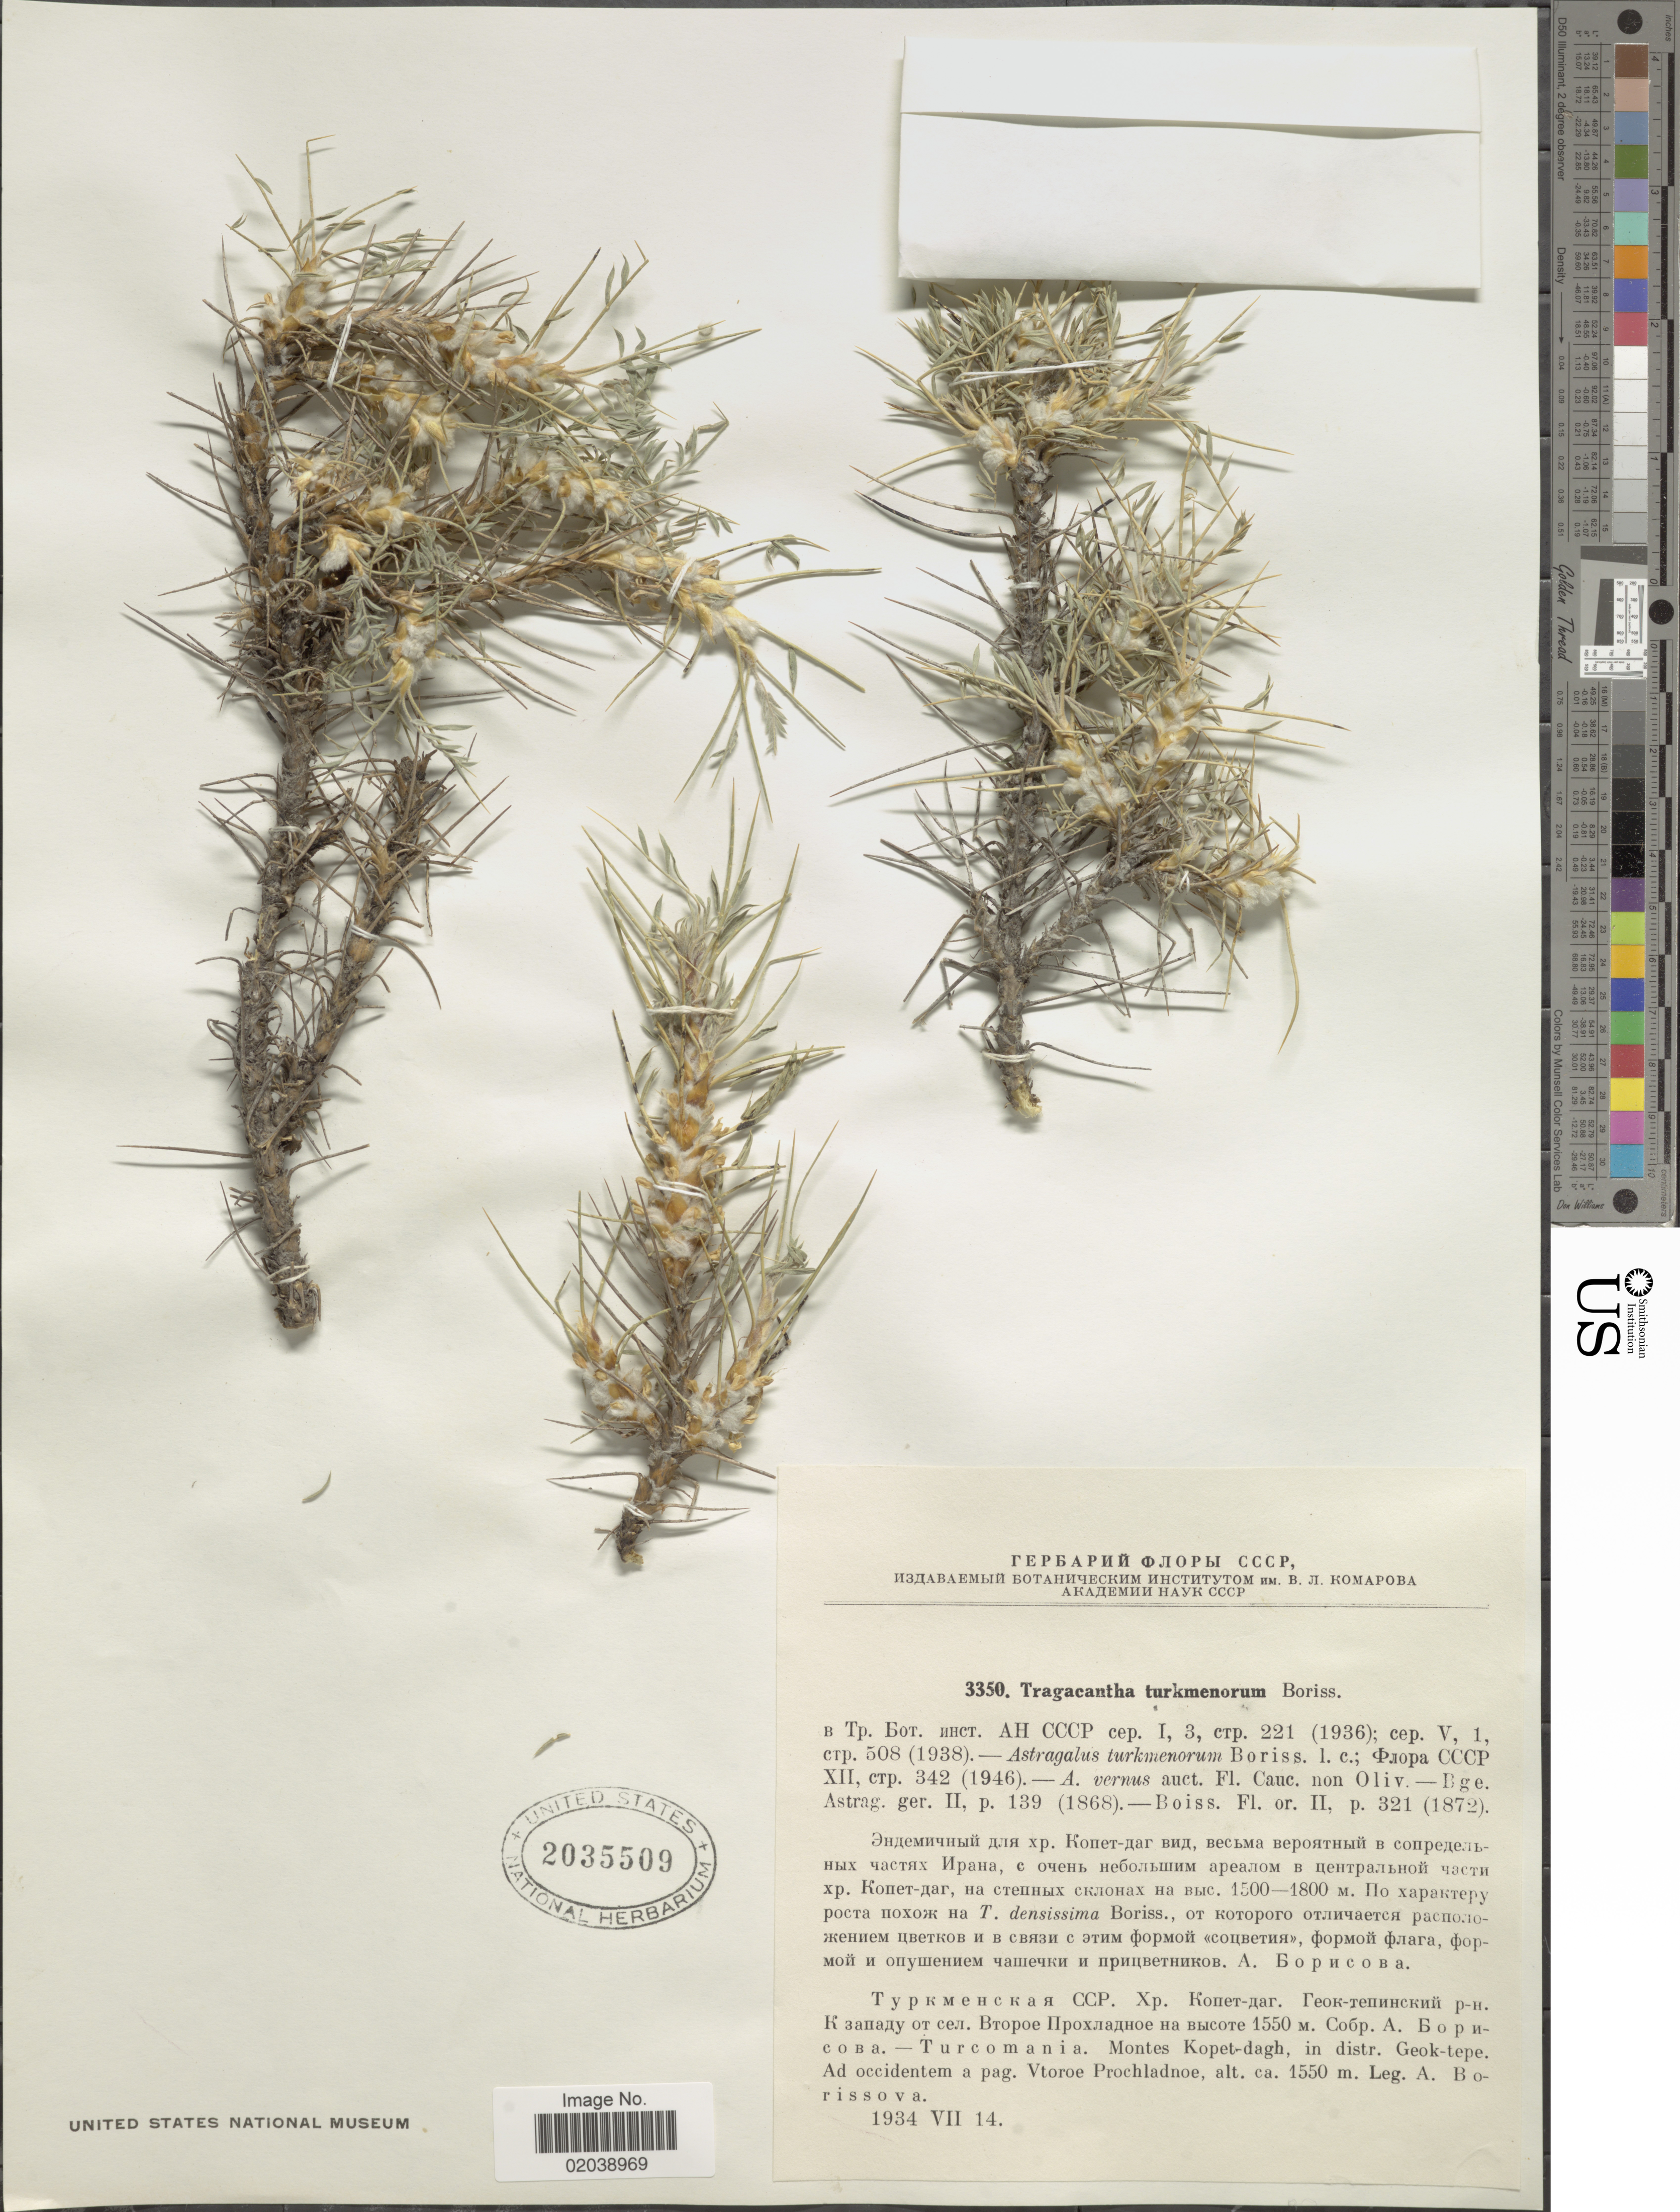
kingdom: Plantae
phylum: Tracheophyta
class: Magnoliopsida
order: Fabales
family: Fabaceae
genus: Astragalus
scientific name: Astragalus turkmenorum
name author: Boriss.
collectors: A. Borisova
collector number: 3350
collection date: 1934-07-14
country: Turkmenistan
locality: Turcomania, Montes Kopet-dagh, in distr. Geok-tepe. Ad occidentem a pag. Vtoroe Prochladnoe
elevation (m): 1550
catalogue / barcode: US 2035509